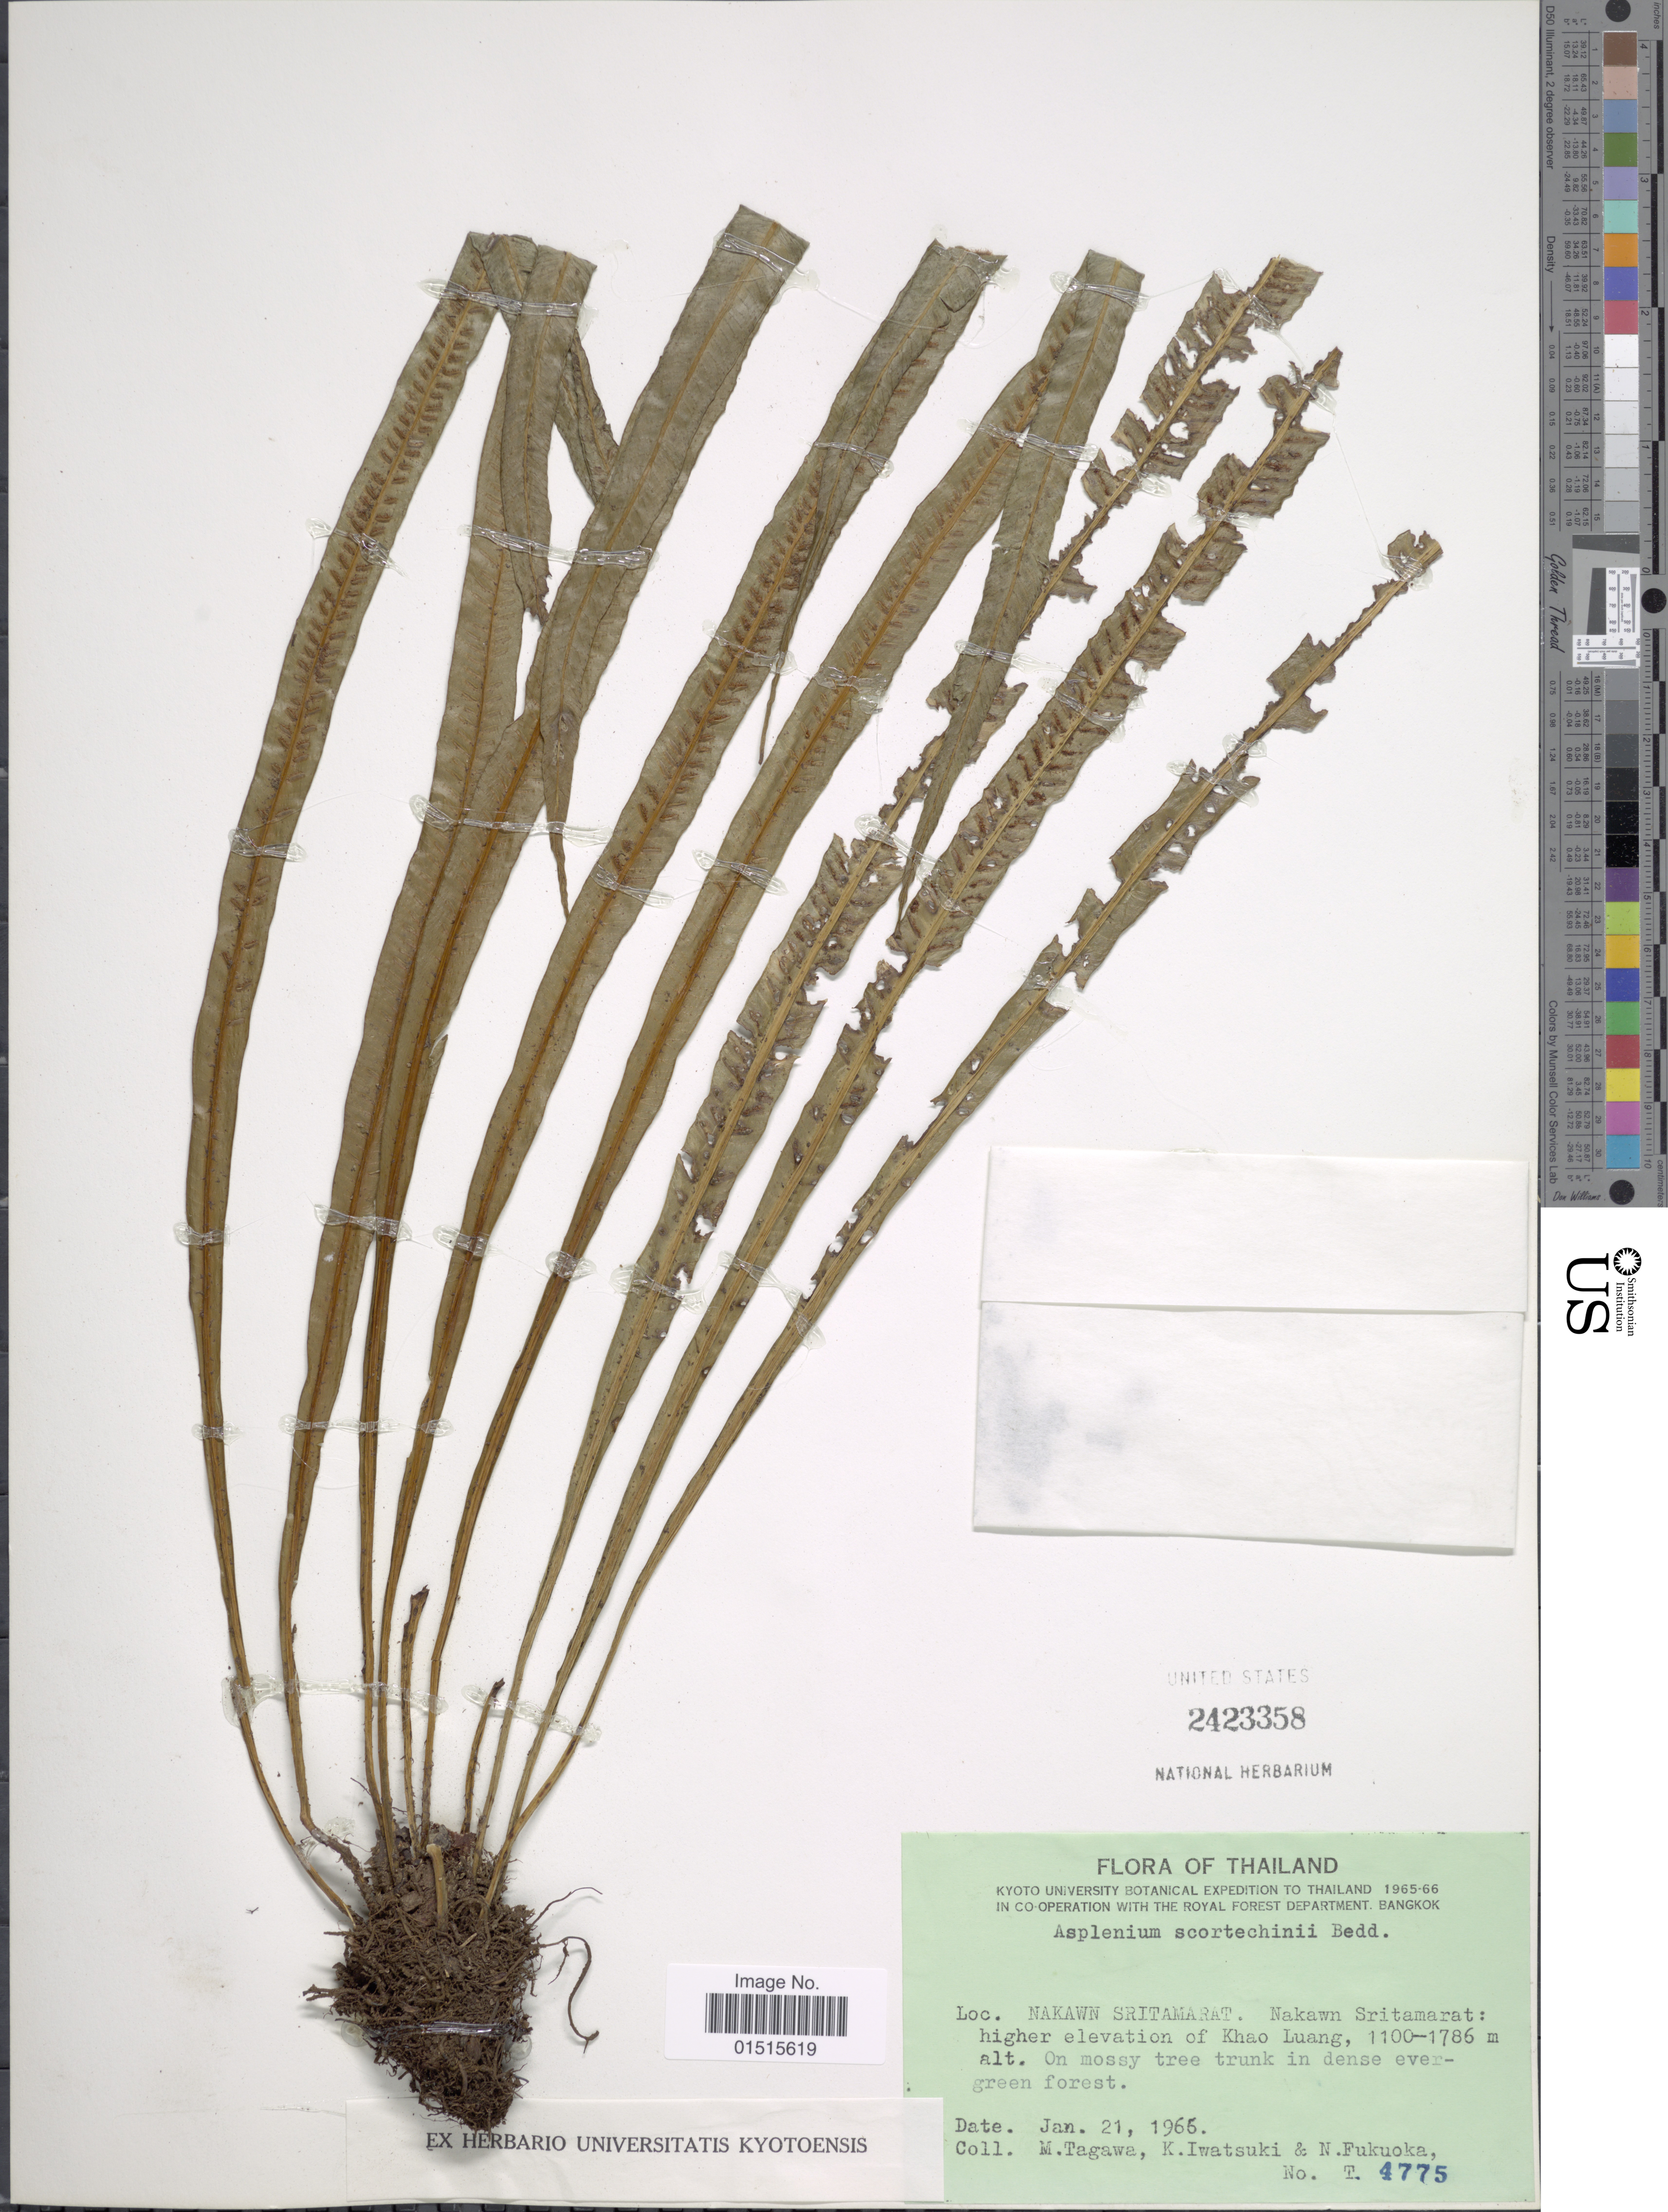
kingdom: Plantae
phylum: Tracheophyta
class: Polypodiopsida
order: Polypodiales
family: Aspleniaceae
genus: Asplenium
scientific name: Asplenium scortechinii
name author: Bedd.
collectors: M. Tagawa, K. Iwatsuki & N. Fukuoka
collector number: T4775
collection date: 1966-01-21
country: Thailand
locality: Nakawn Sritamarat: higher elevation of Khao Luang, on mossy tree trunk in dense evergreen forest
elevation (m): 1100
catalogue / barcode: US 2423358